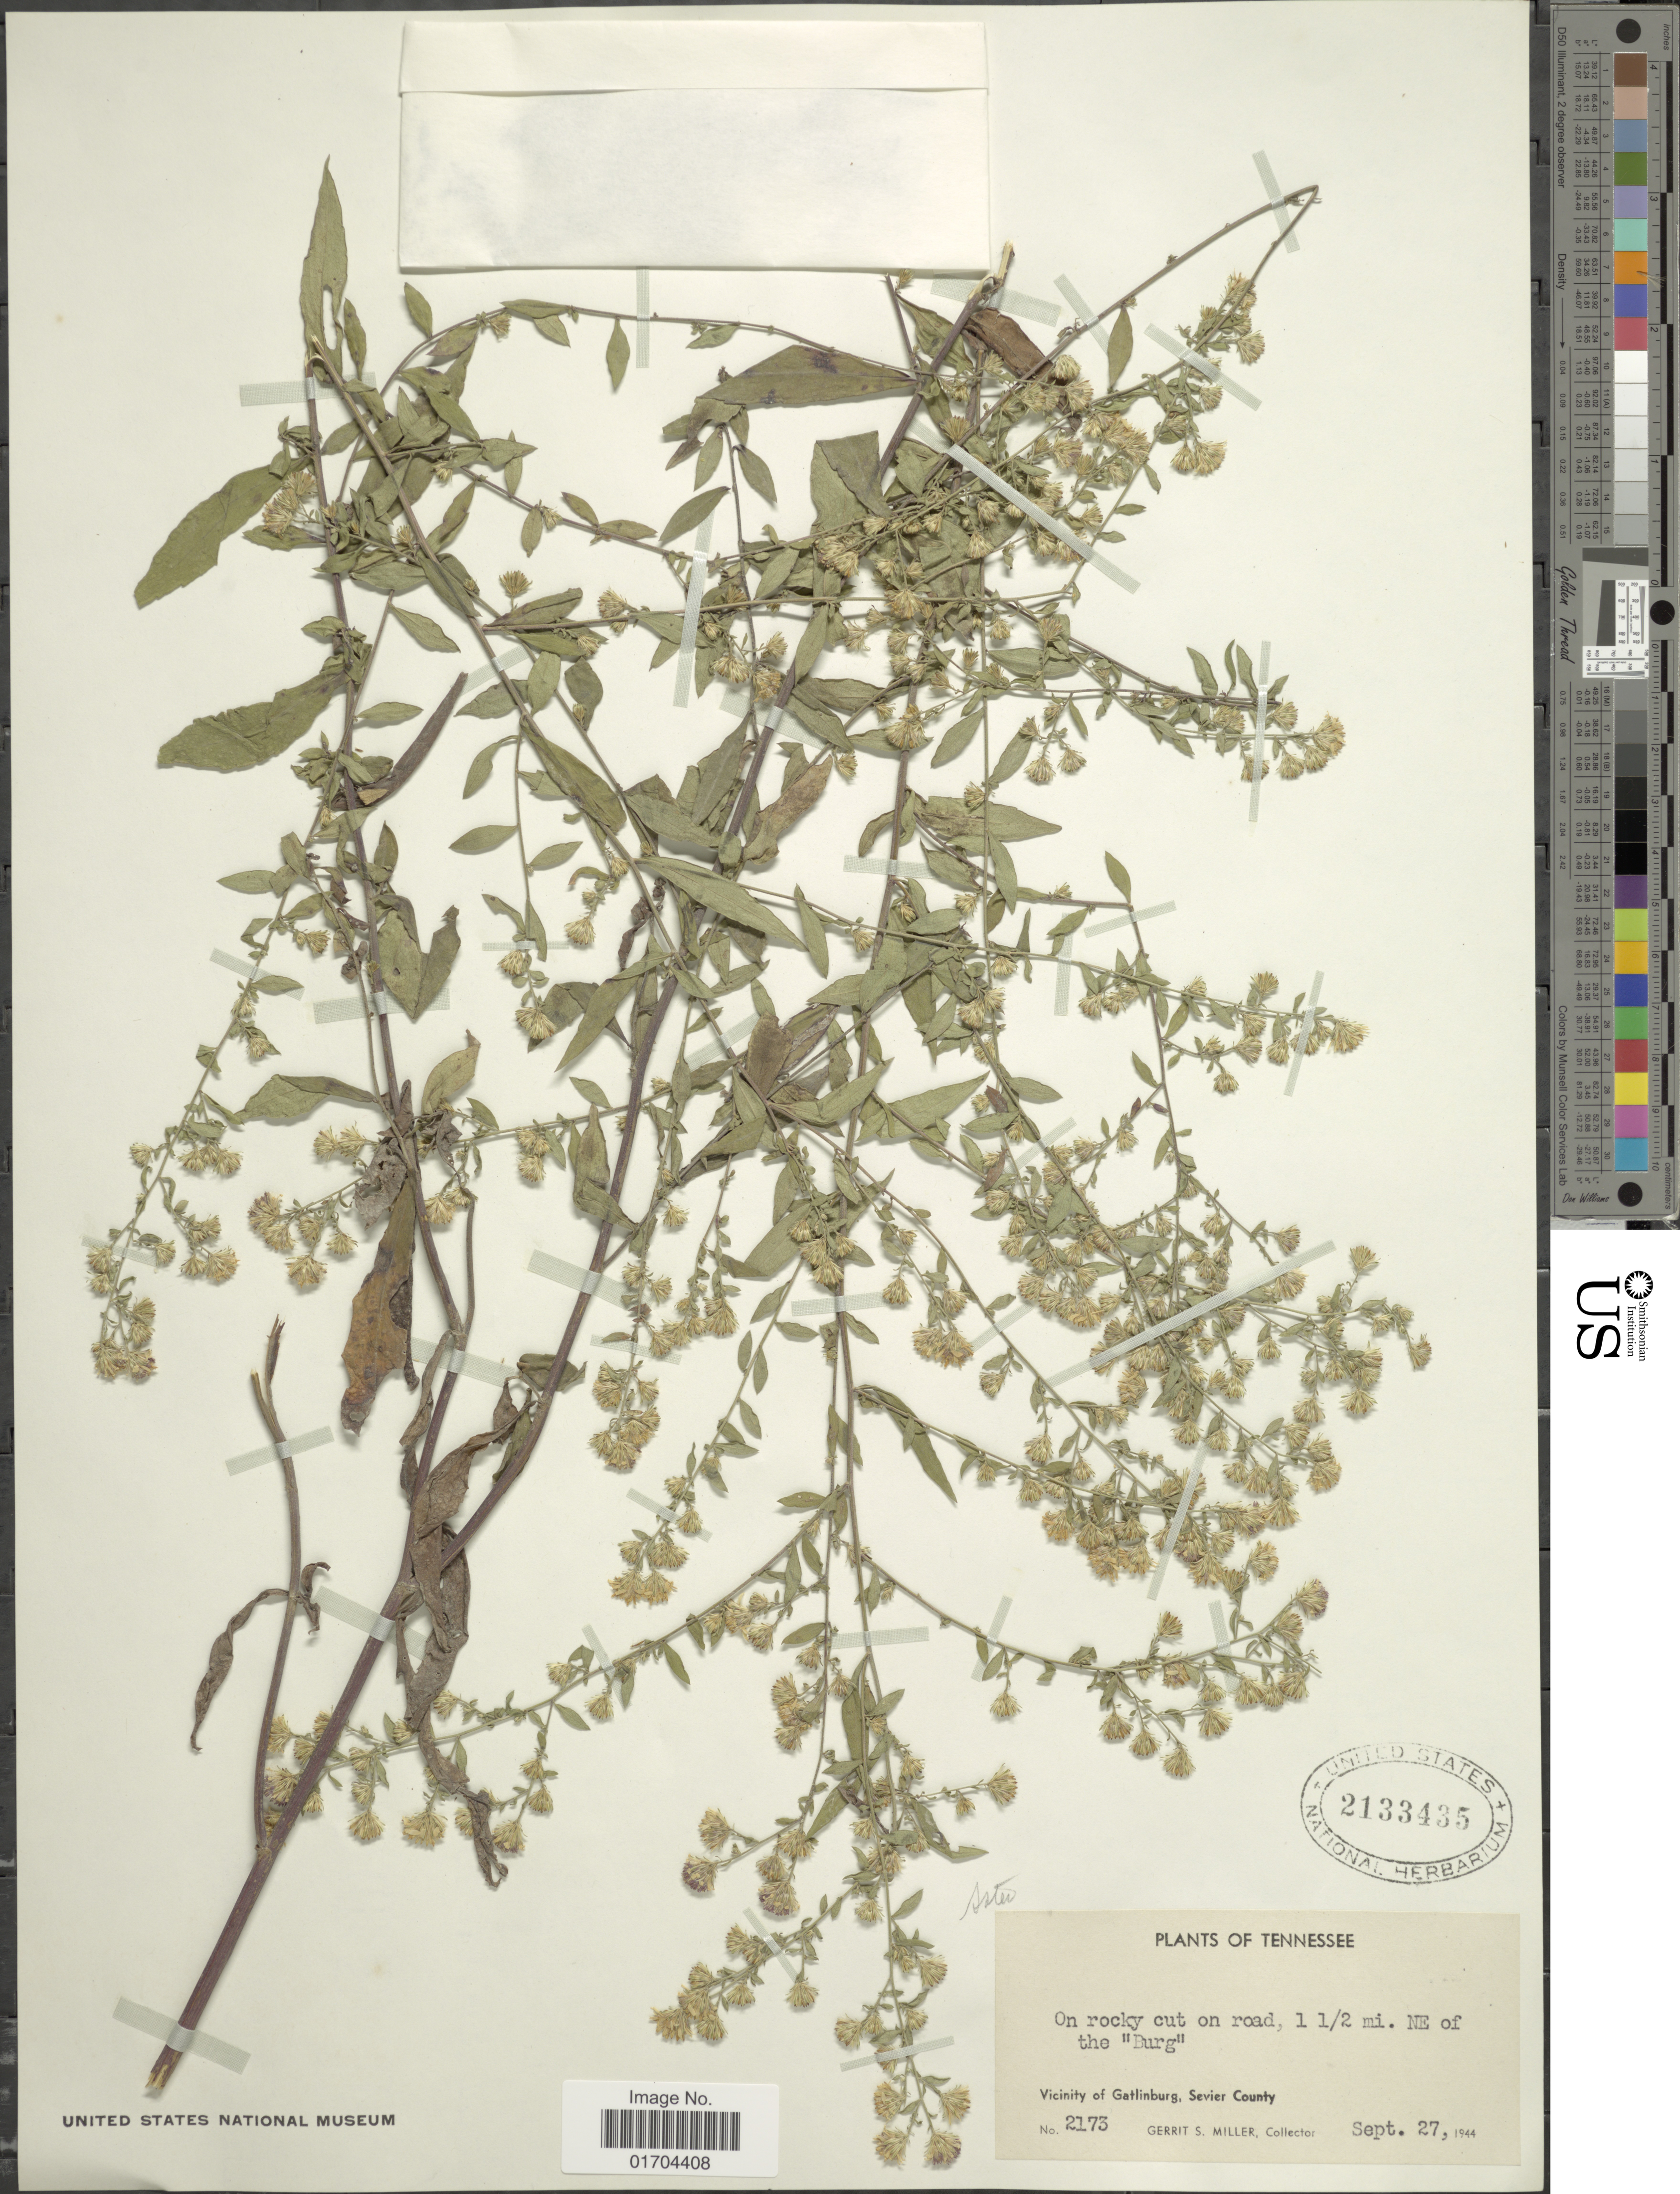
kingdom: Plantae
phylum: Tracheophyta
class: Magnoliopsida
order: Asterales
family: Asteraceae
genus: Symphyotrichum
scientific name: Symphyotrichum sp.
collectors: G. S. Miller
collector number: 2173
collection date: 1944-09-27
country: United States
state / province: Tennessee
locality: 1½ mi. NE of the Nurg, Vicinity of Gatlinburg, Sevier County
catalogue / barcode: US 2133435